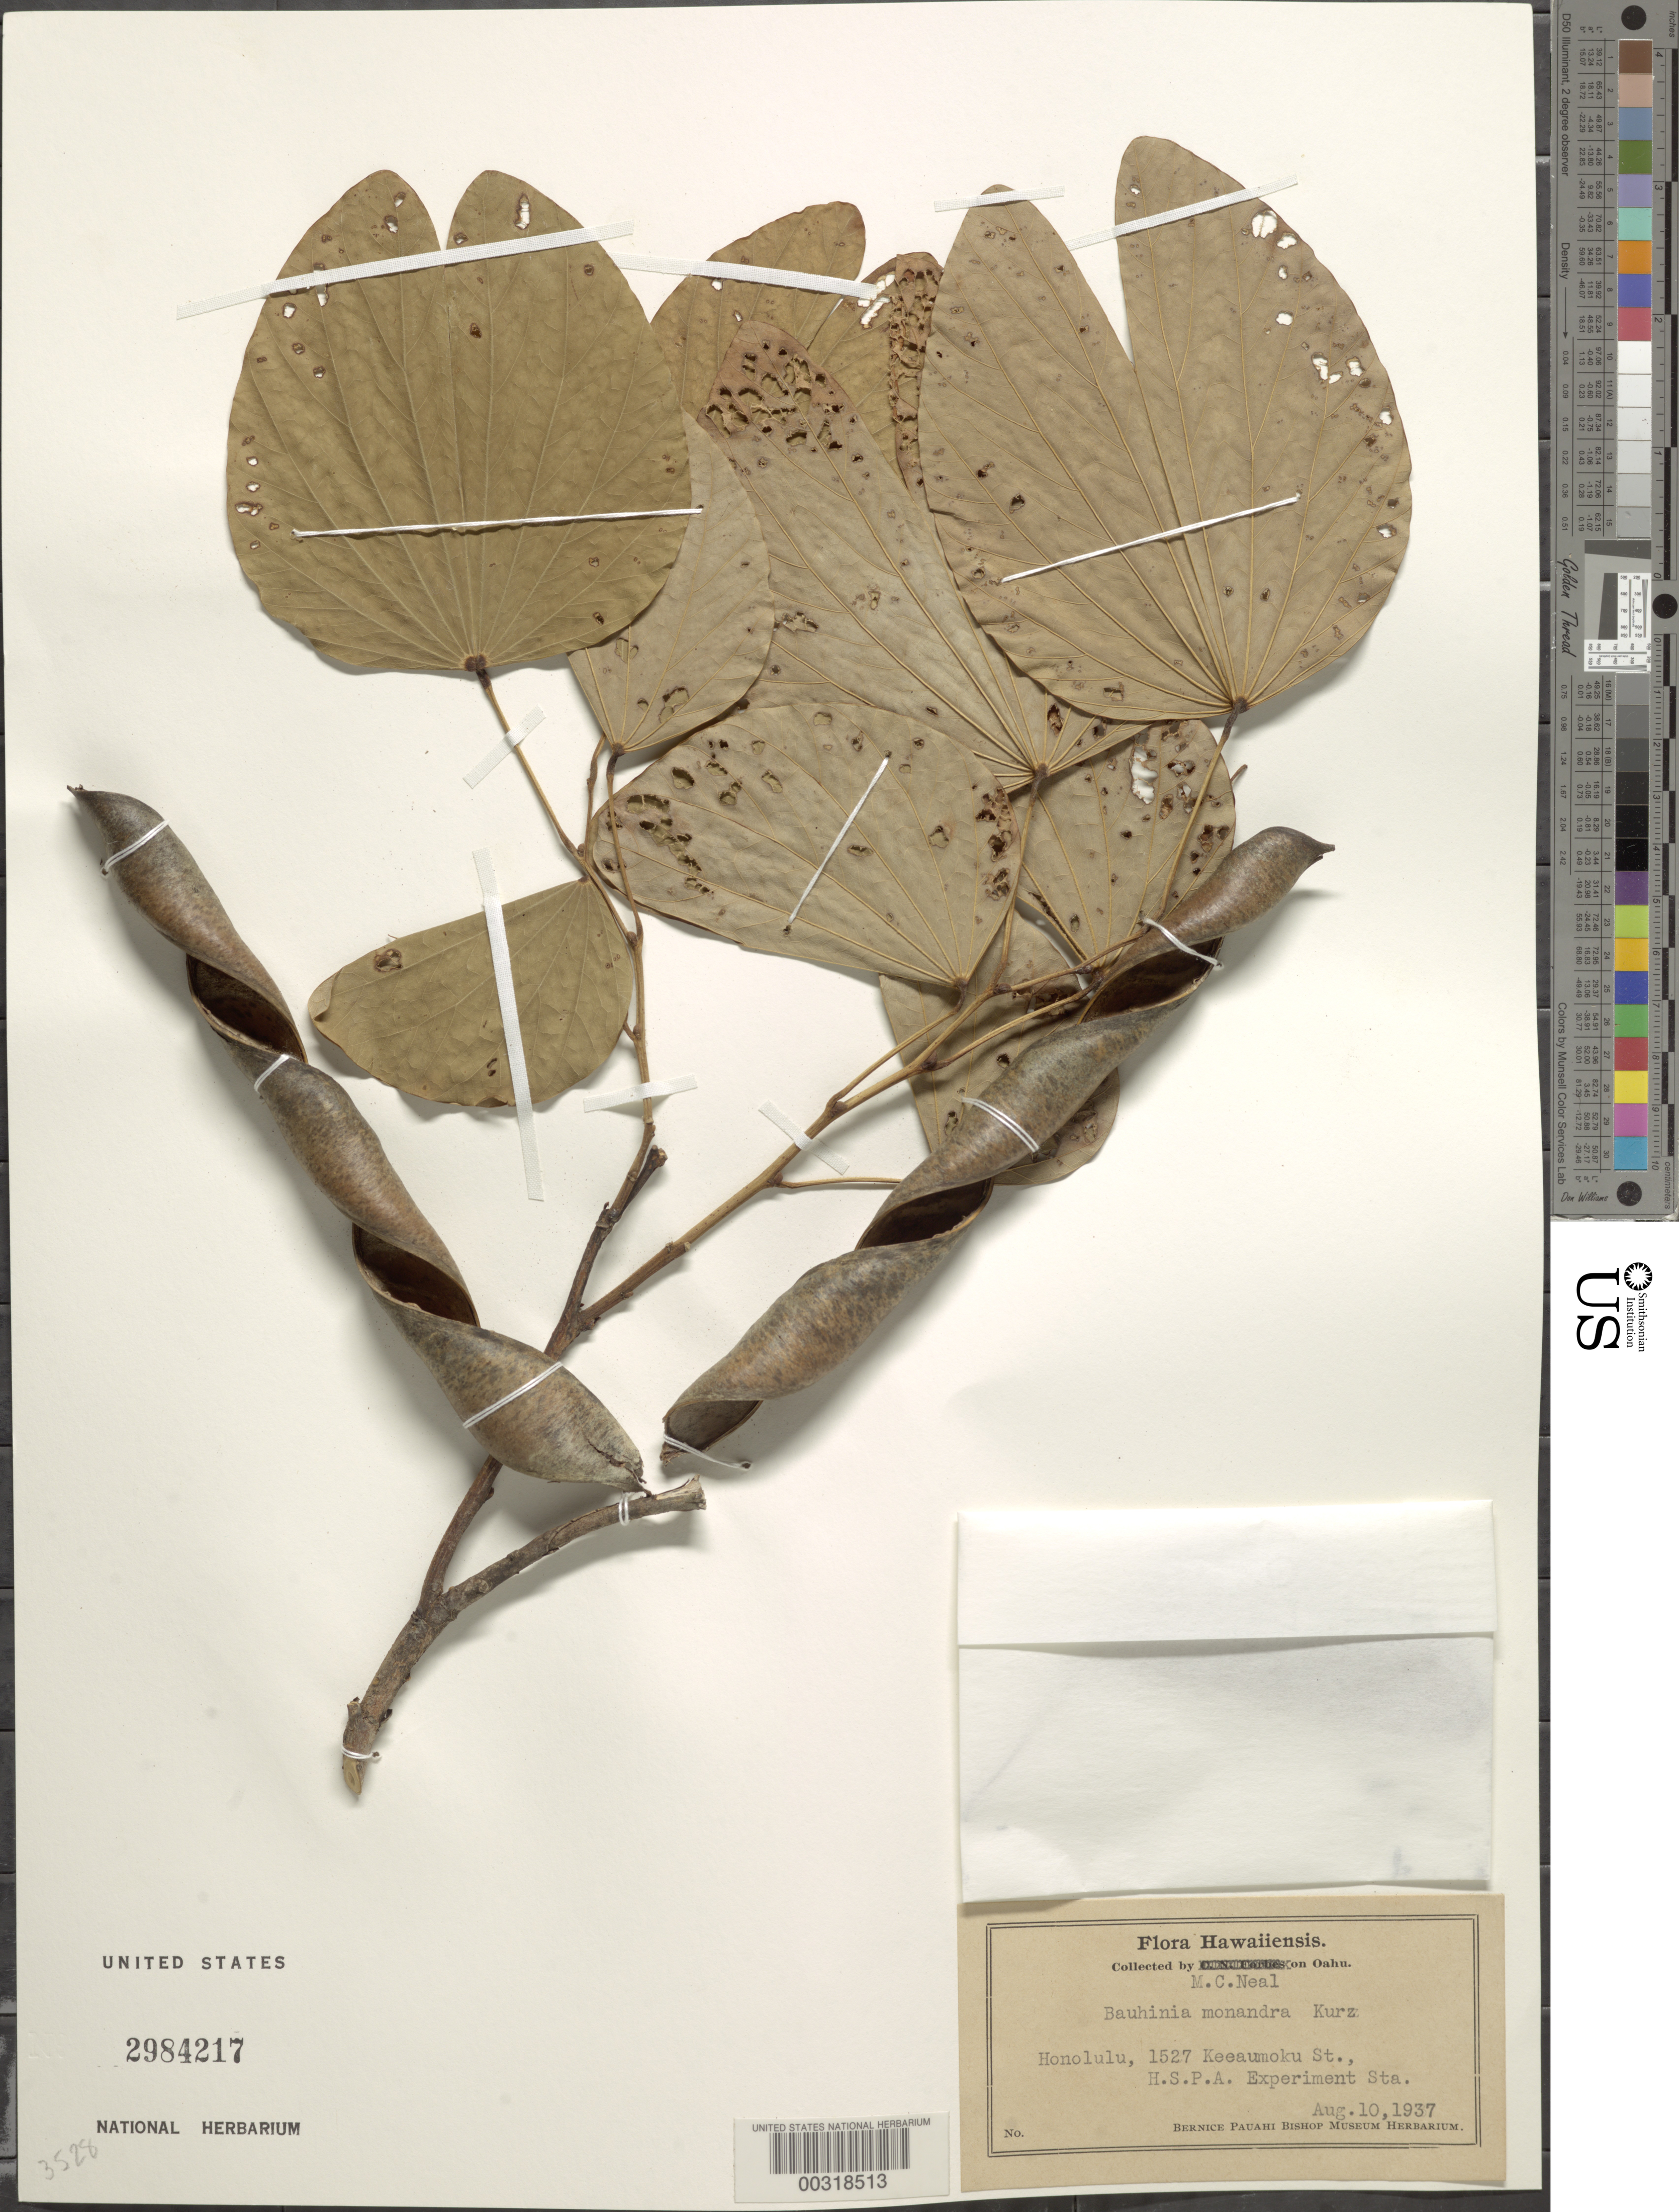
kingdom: Plantae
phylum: Tracheophyta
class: Magnoliopsida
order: Fabales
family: Fabaceae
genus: Bauhinia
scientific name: Bauhinia monandra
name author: Kurz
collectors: W. Ning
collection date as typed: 10 Aug 1937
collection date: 1937-08-10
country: United States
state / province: Hawaii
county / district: Honolulu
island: Oahu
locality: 1527 keeaumoku st, h.s.p.a. experiment station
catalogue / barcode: US 2984217